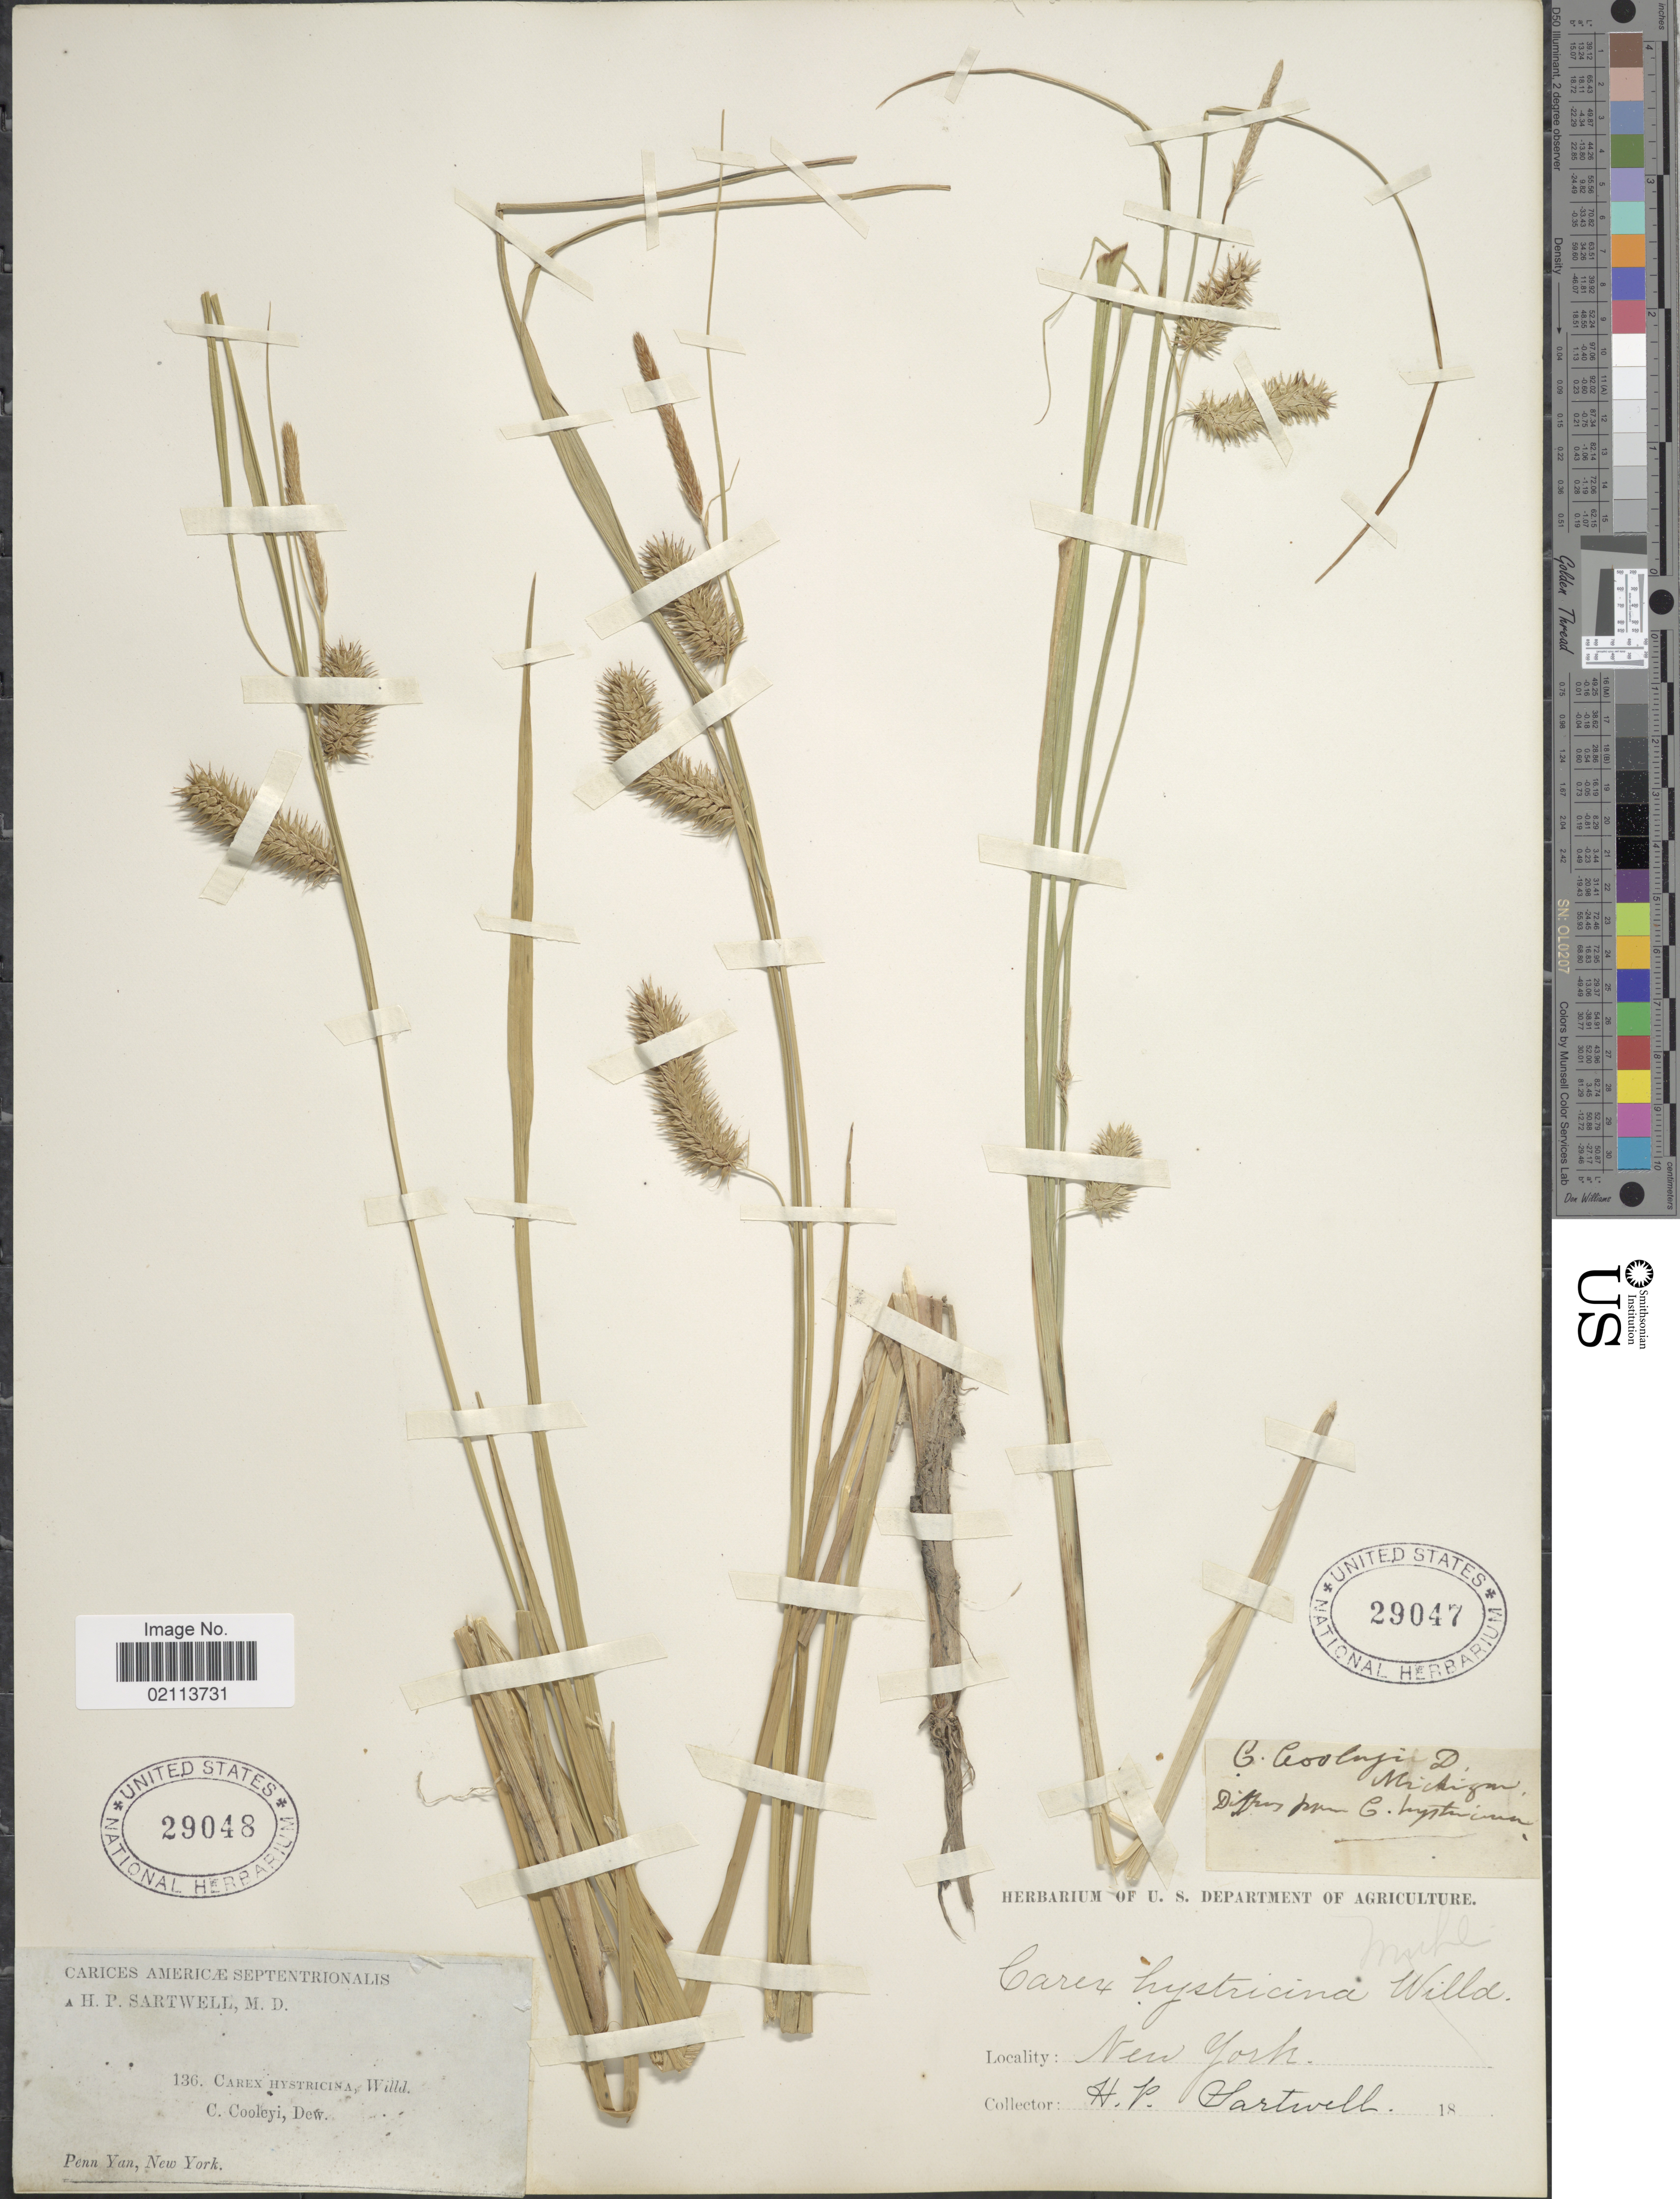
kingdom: Plantae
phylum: Tracheophyta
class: Liliopsida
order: Poales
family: Cyperaceae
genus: Carex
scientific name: Carex hystericina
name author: Muhl. ex Willd.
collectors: H. P. Sartwell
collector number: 136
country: United States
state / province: New York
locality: Penn Yan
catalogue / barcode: US 29048